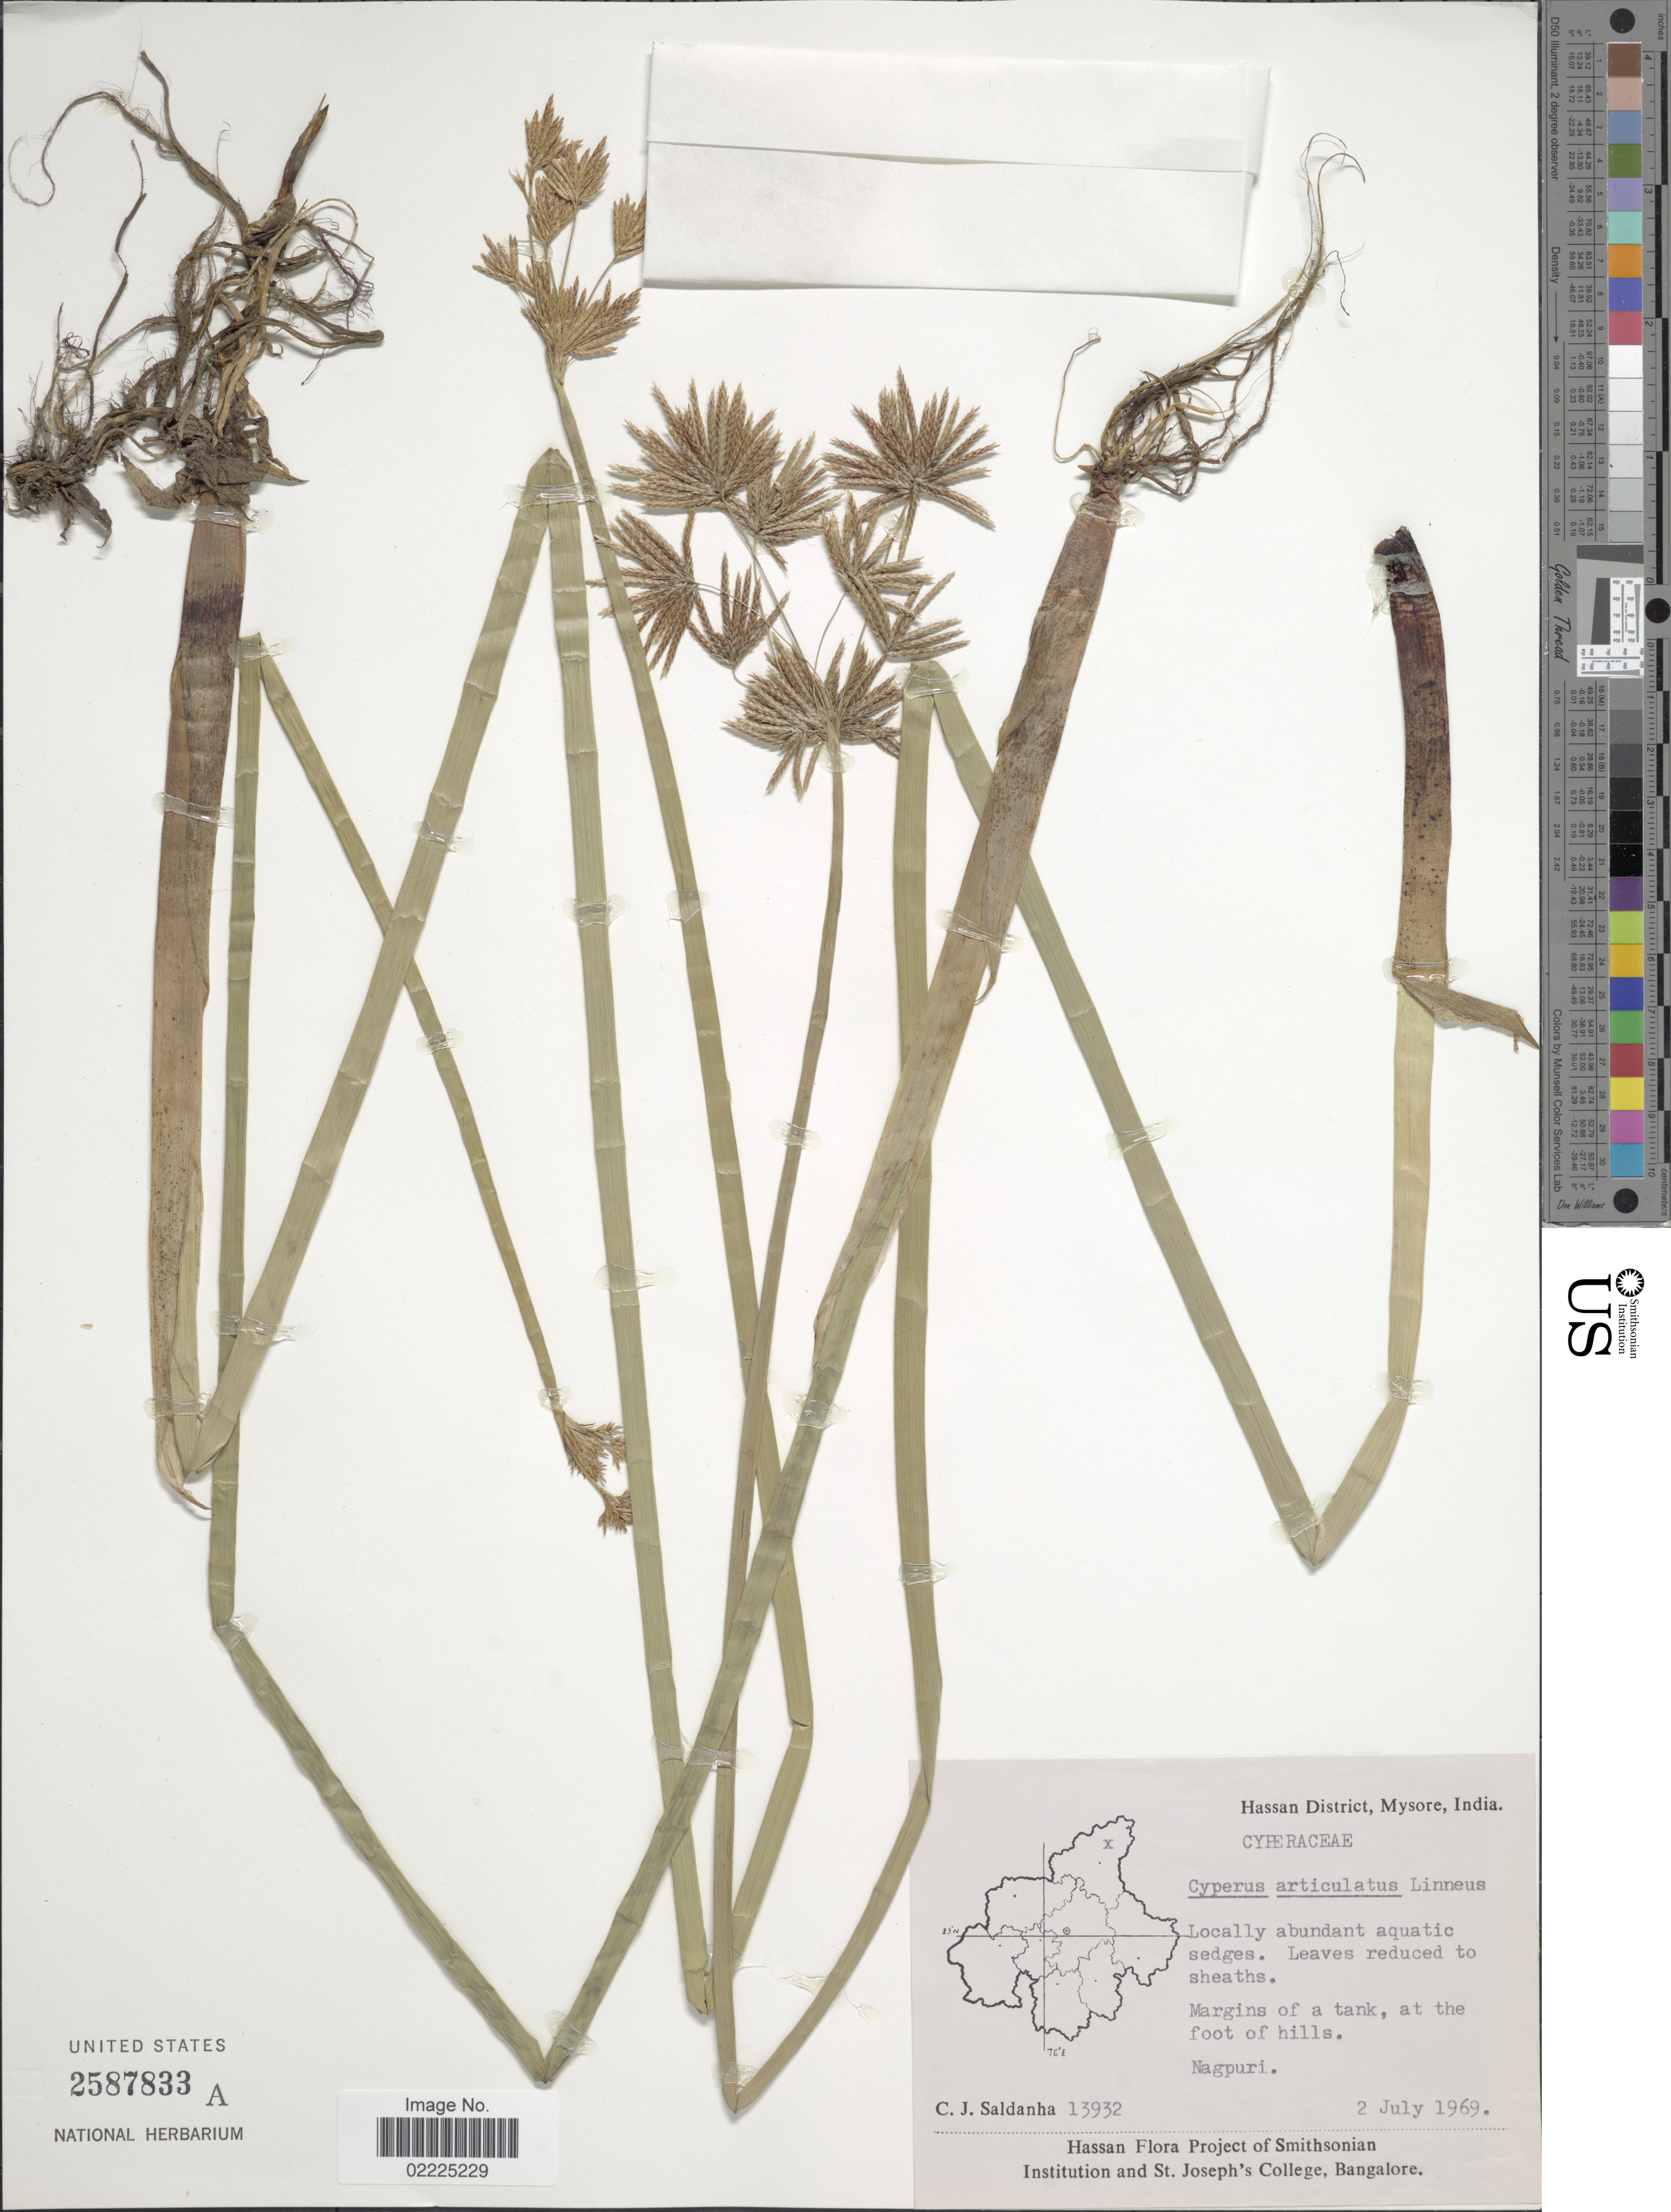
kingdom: Plantae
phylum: Tracheophyta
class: Liliopsida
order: Poales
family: Cyperaceae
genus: Cyperus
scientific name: Cyperus articulatus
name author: L.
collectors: C. J. Saldanha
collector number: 13932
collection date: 1969-07-02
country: India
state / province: Karnataka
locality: Hassan District, Mysore, Nagpuri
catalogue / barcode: US 2587833A